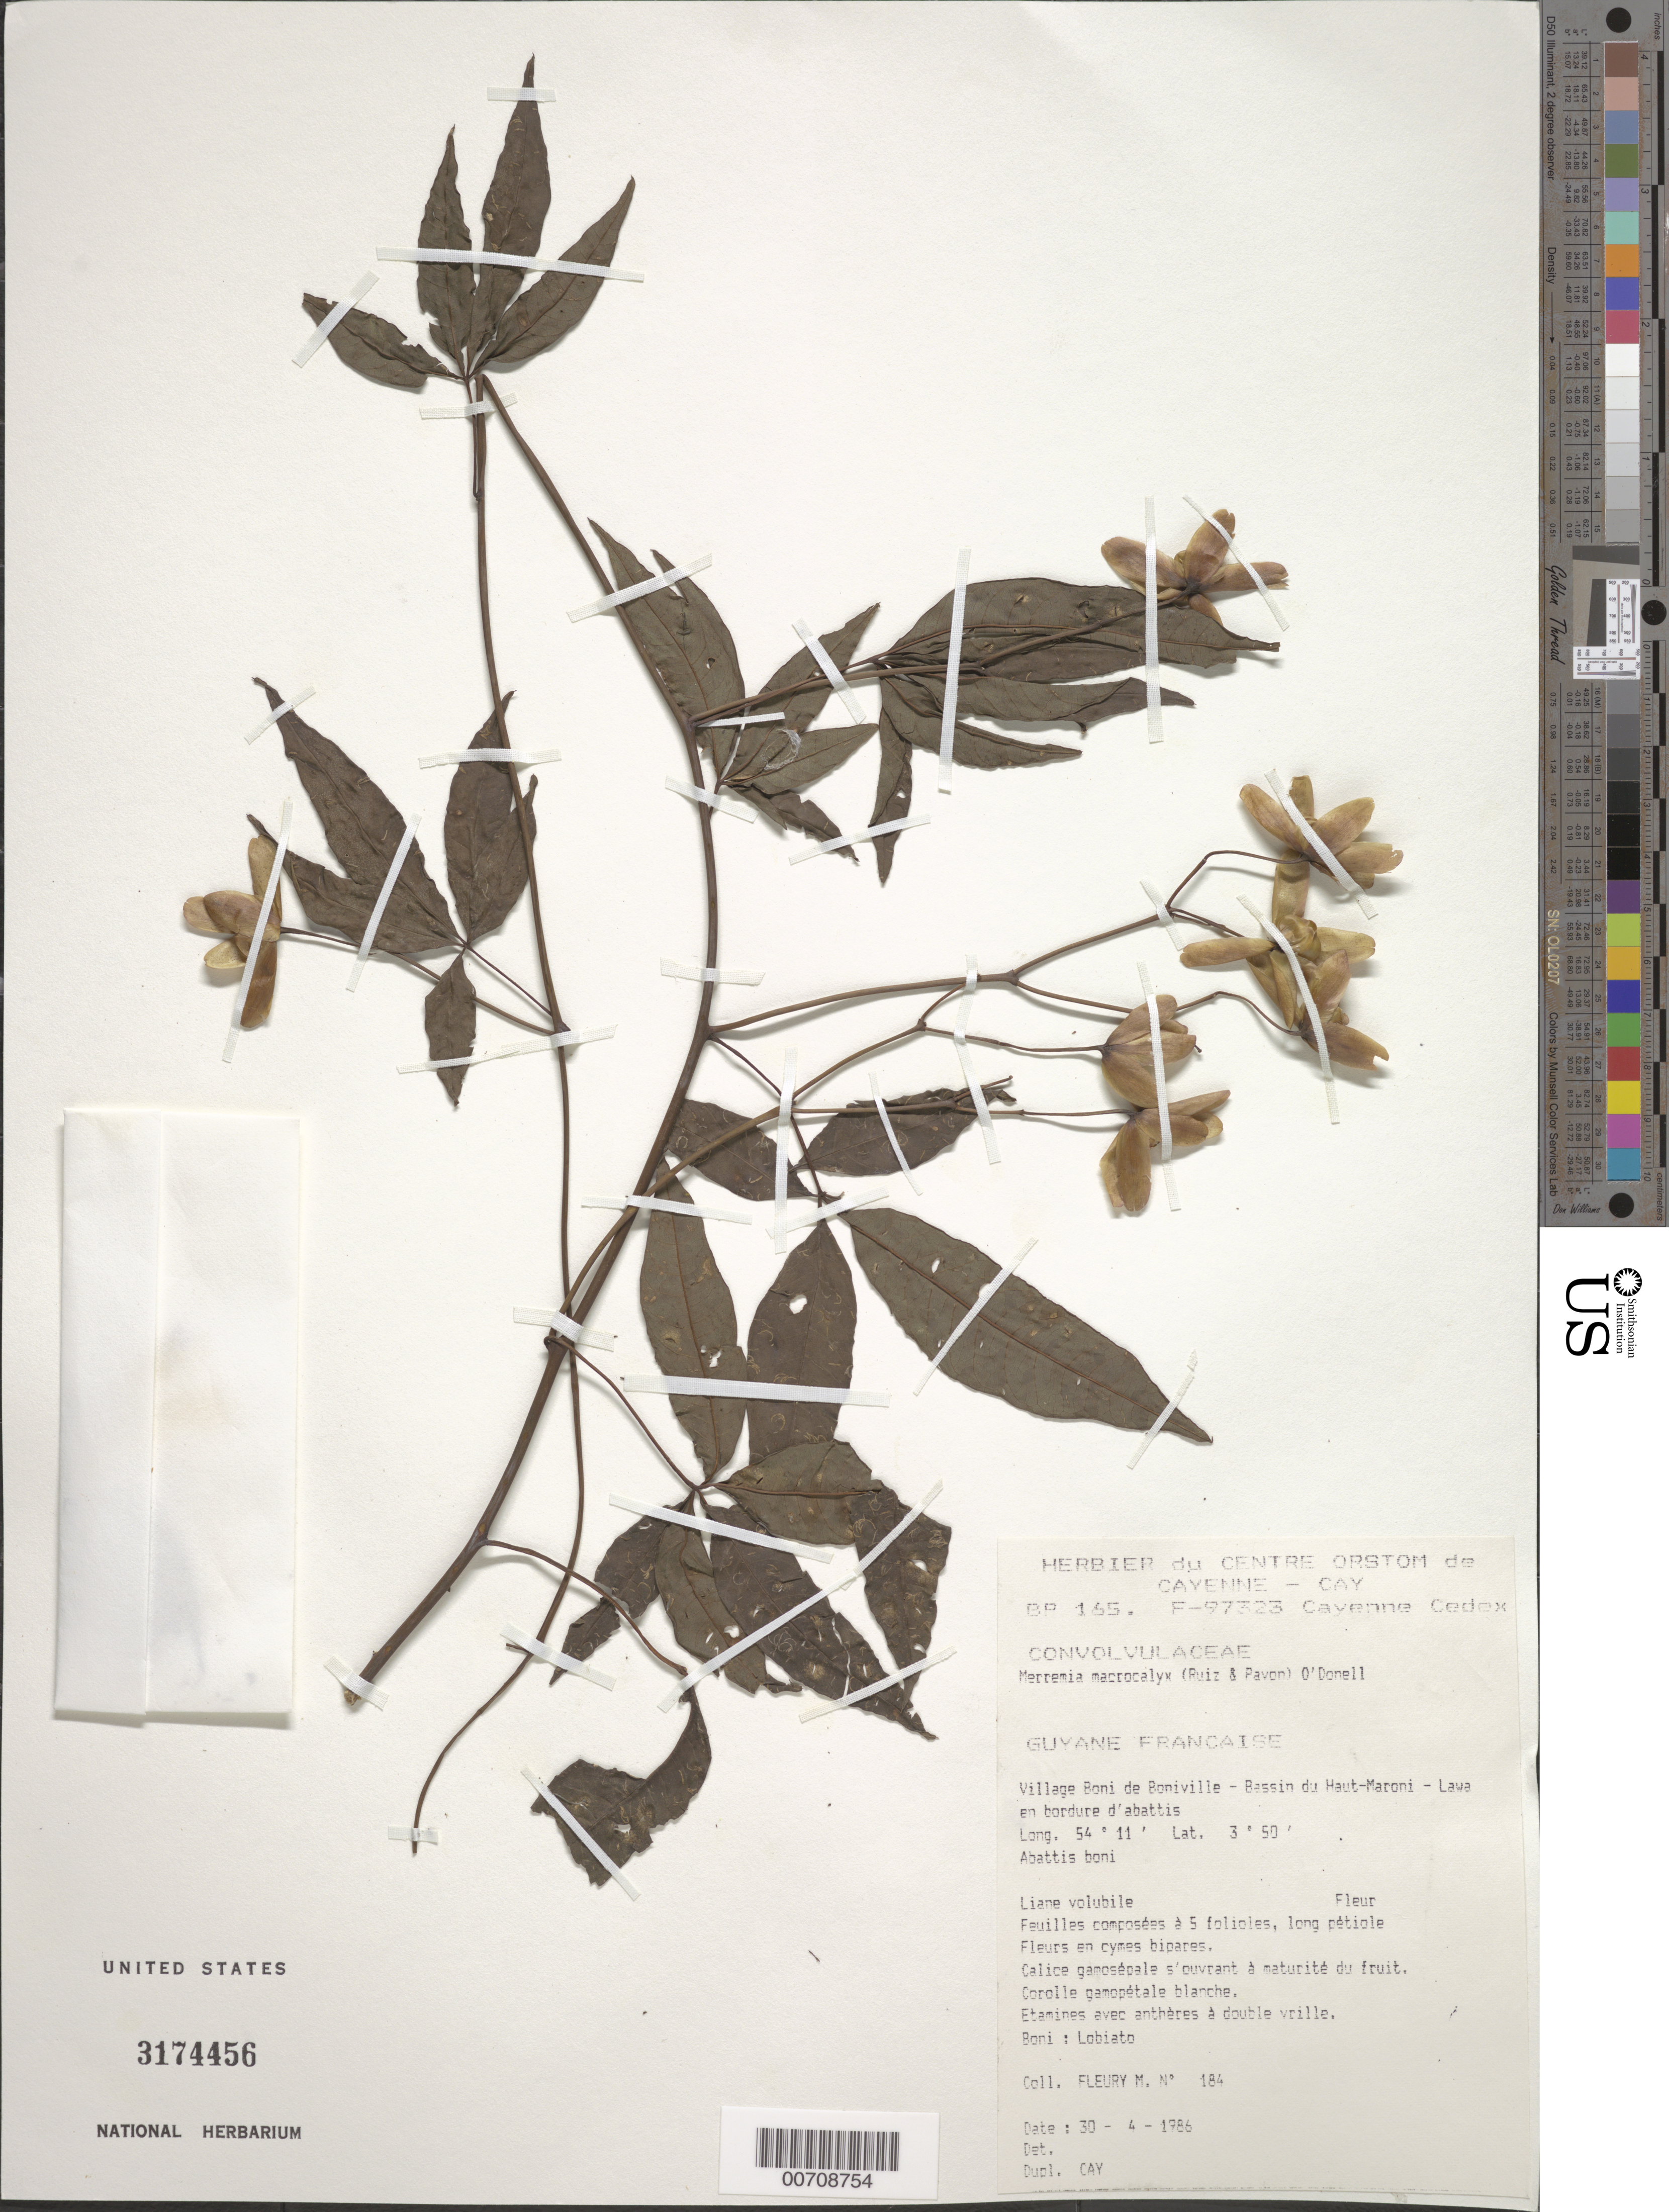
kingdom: Plantae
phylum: Tracheophyta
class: Magnoliopsida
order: Solanales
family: Convolvulaceae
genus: Distimake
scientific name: Distimake macrocalyx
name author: (Ruiz & Pav.) A. R. Simões & Staples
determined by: Strong, Mark T., (BOT), Smithsonian Institution - National Museum of Natural History (UNITED STATES)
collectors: M. Fleury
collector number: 184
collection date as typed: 30-Apr-86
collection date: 1986-04-30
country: French Guiana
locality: Village Boni de Boniville, Bassin du Haut-Maroni-Lawa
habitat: Clearing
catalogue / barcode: US 3174456